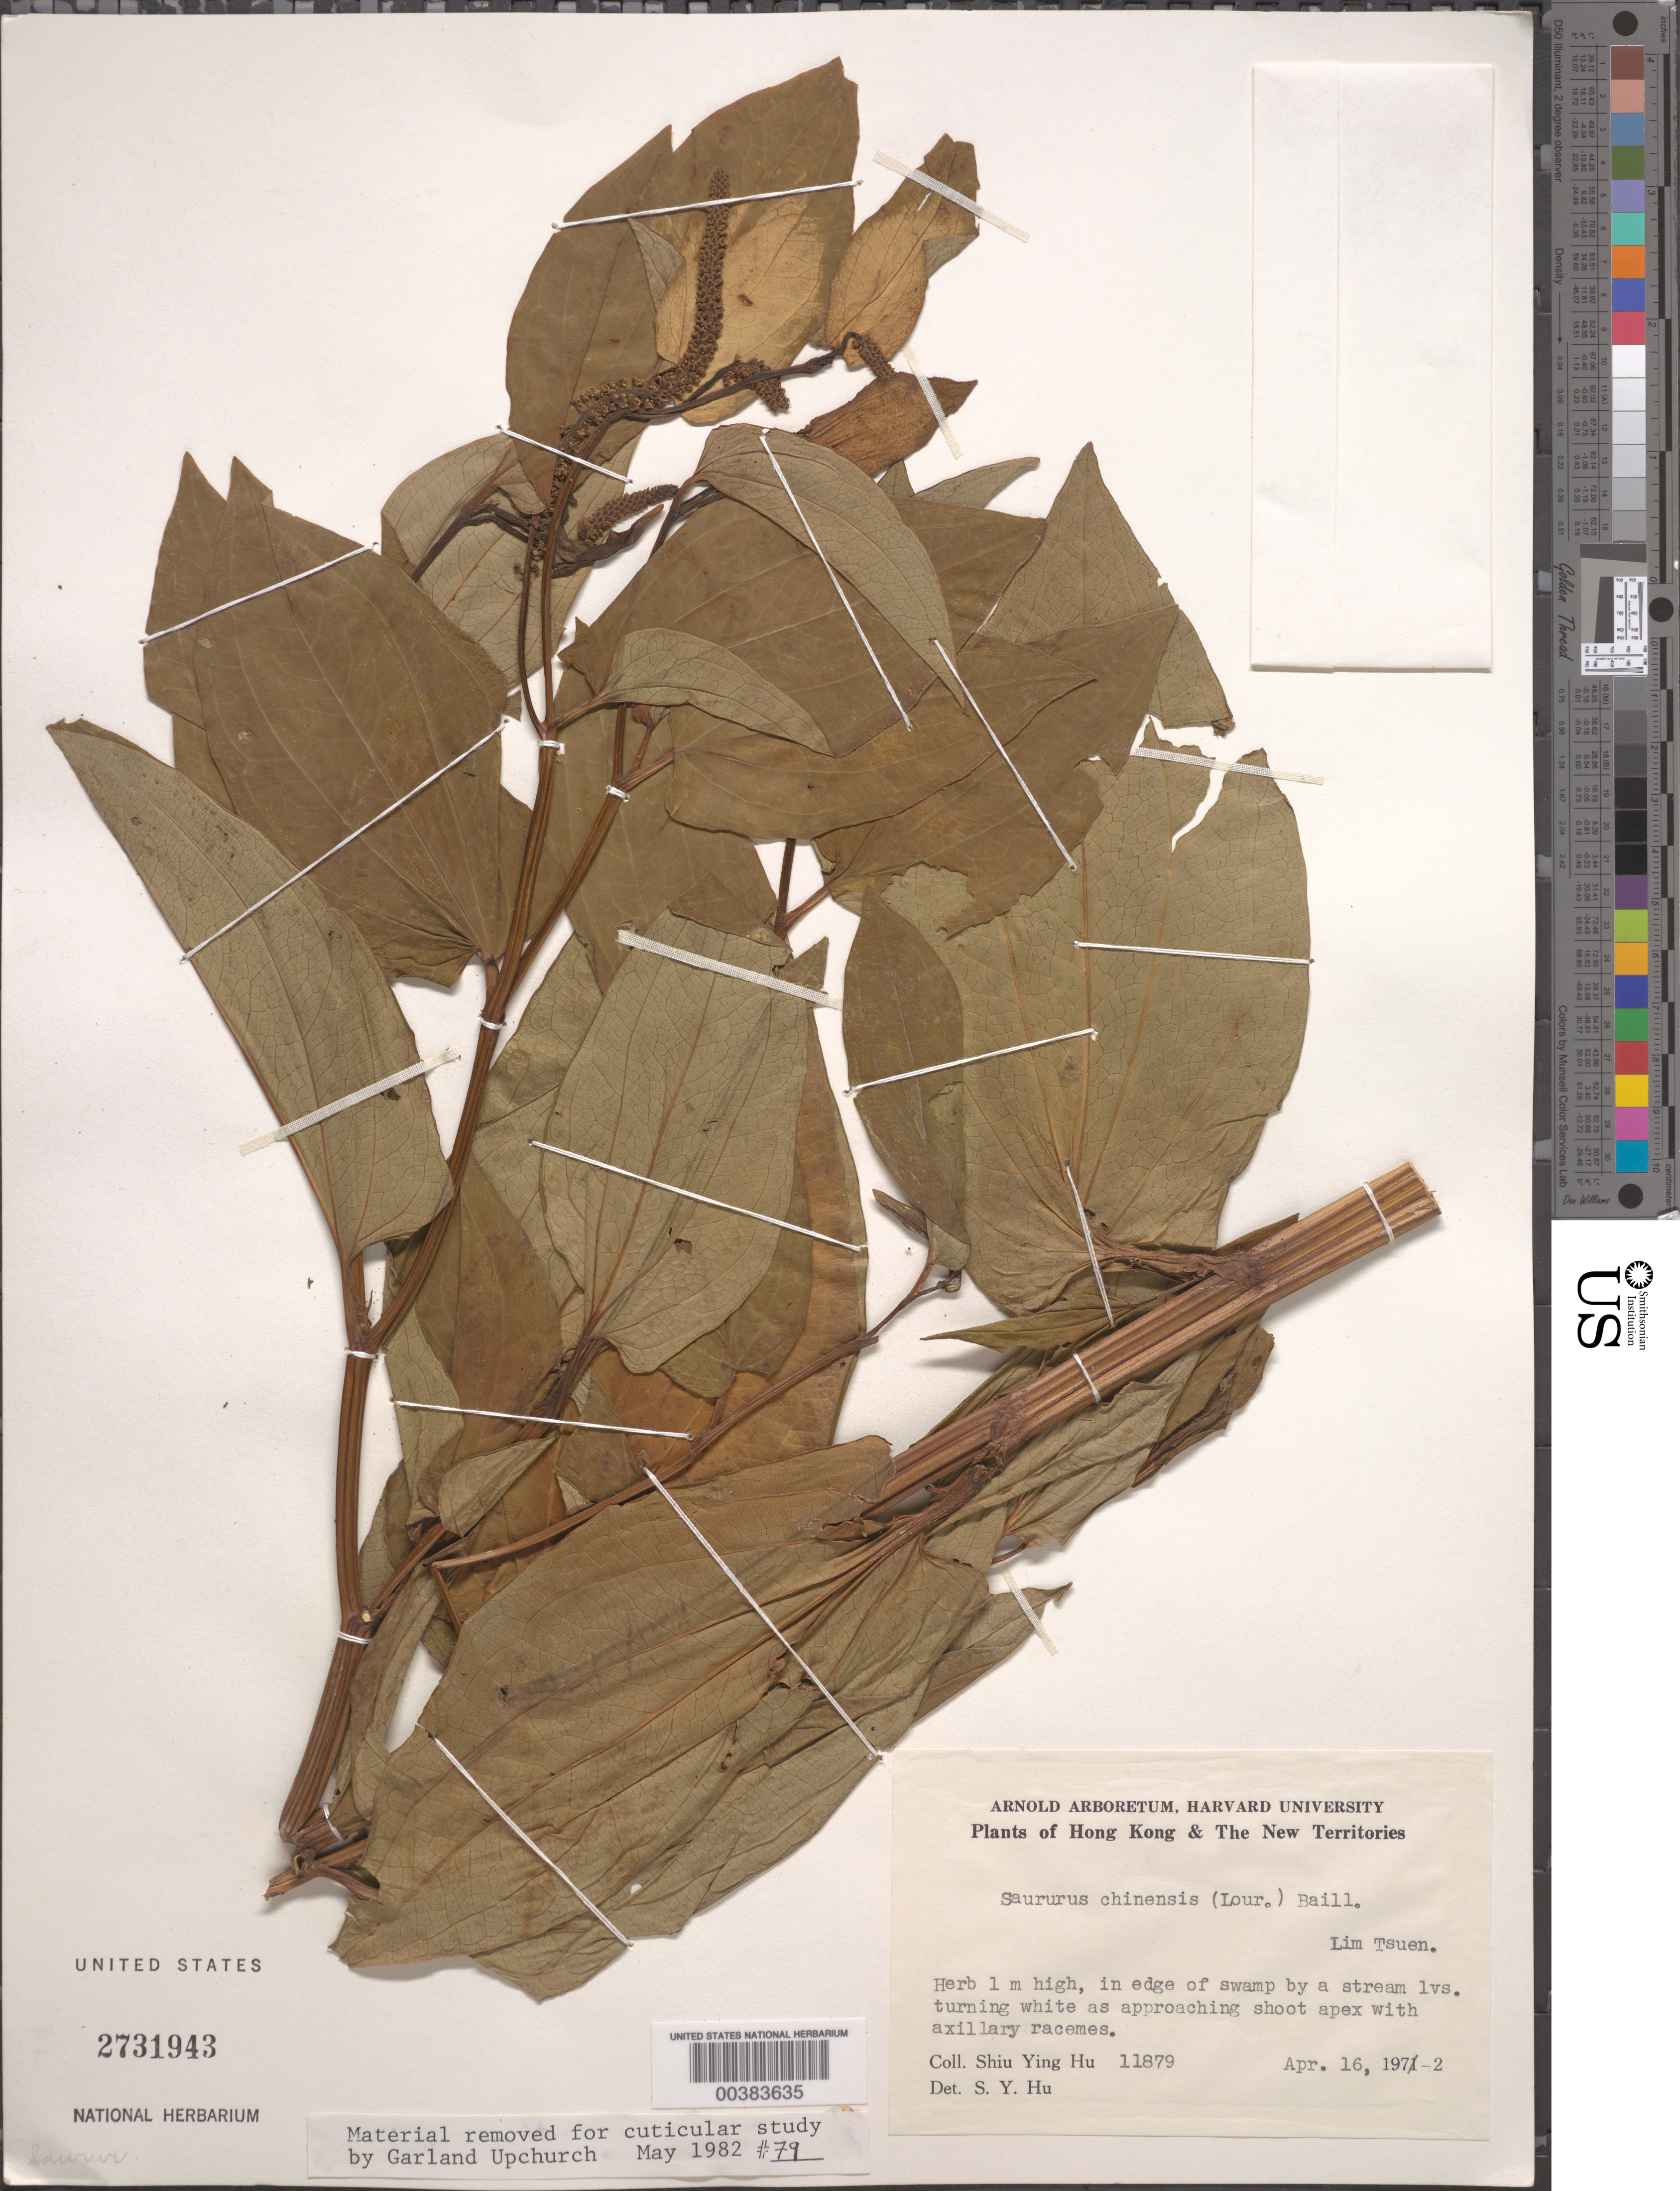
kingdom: Plantae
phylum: Tracheophyta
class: Magnoliopsida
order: Piperales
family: Saururaceae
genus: Saururus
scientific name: Saururus chinensis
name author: (Lour.) Baill.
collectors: S. Y. Hu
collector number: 11879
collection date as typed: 16 Apr 1972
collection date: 1972-04-16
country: China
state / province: Hong Kong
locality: Lim tsuen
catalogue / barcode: US 2731943